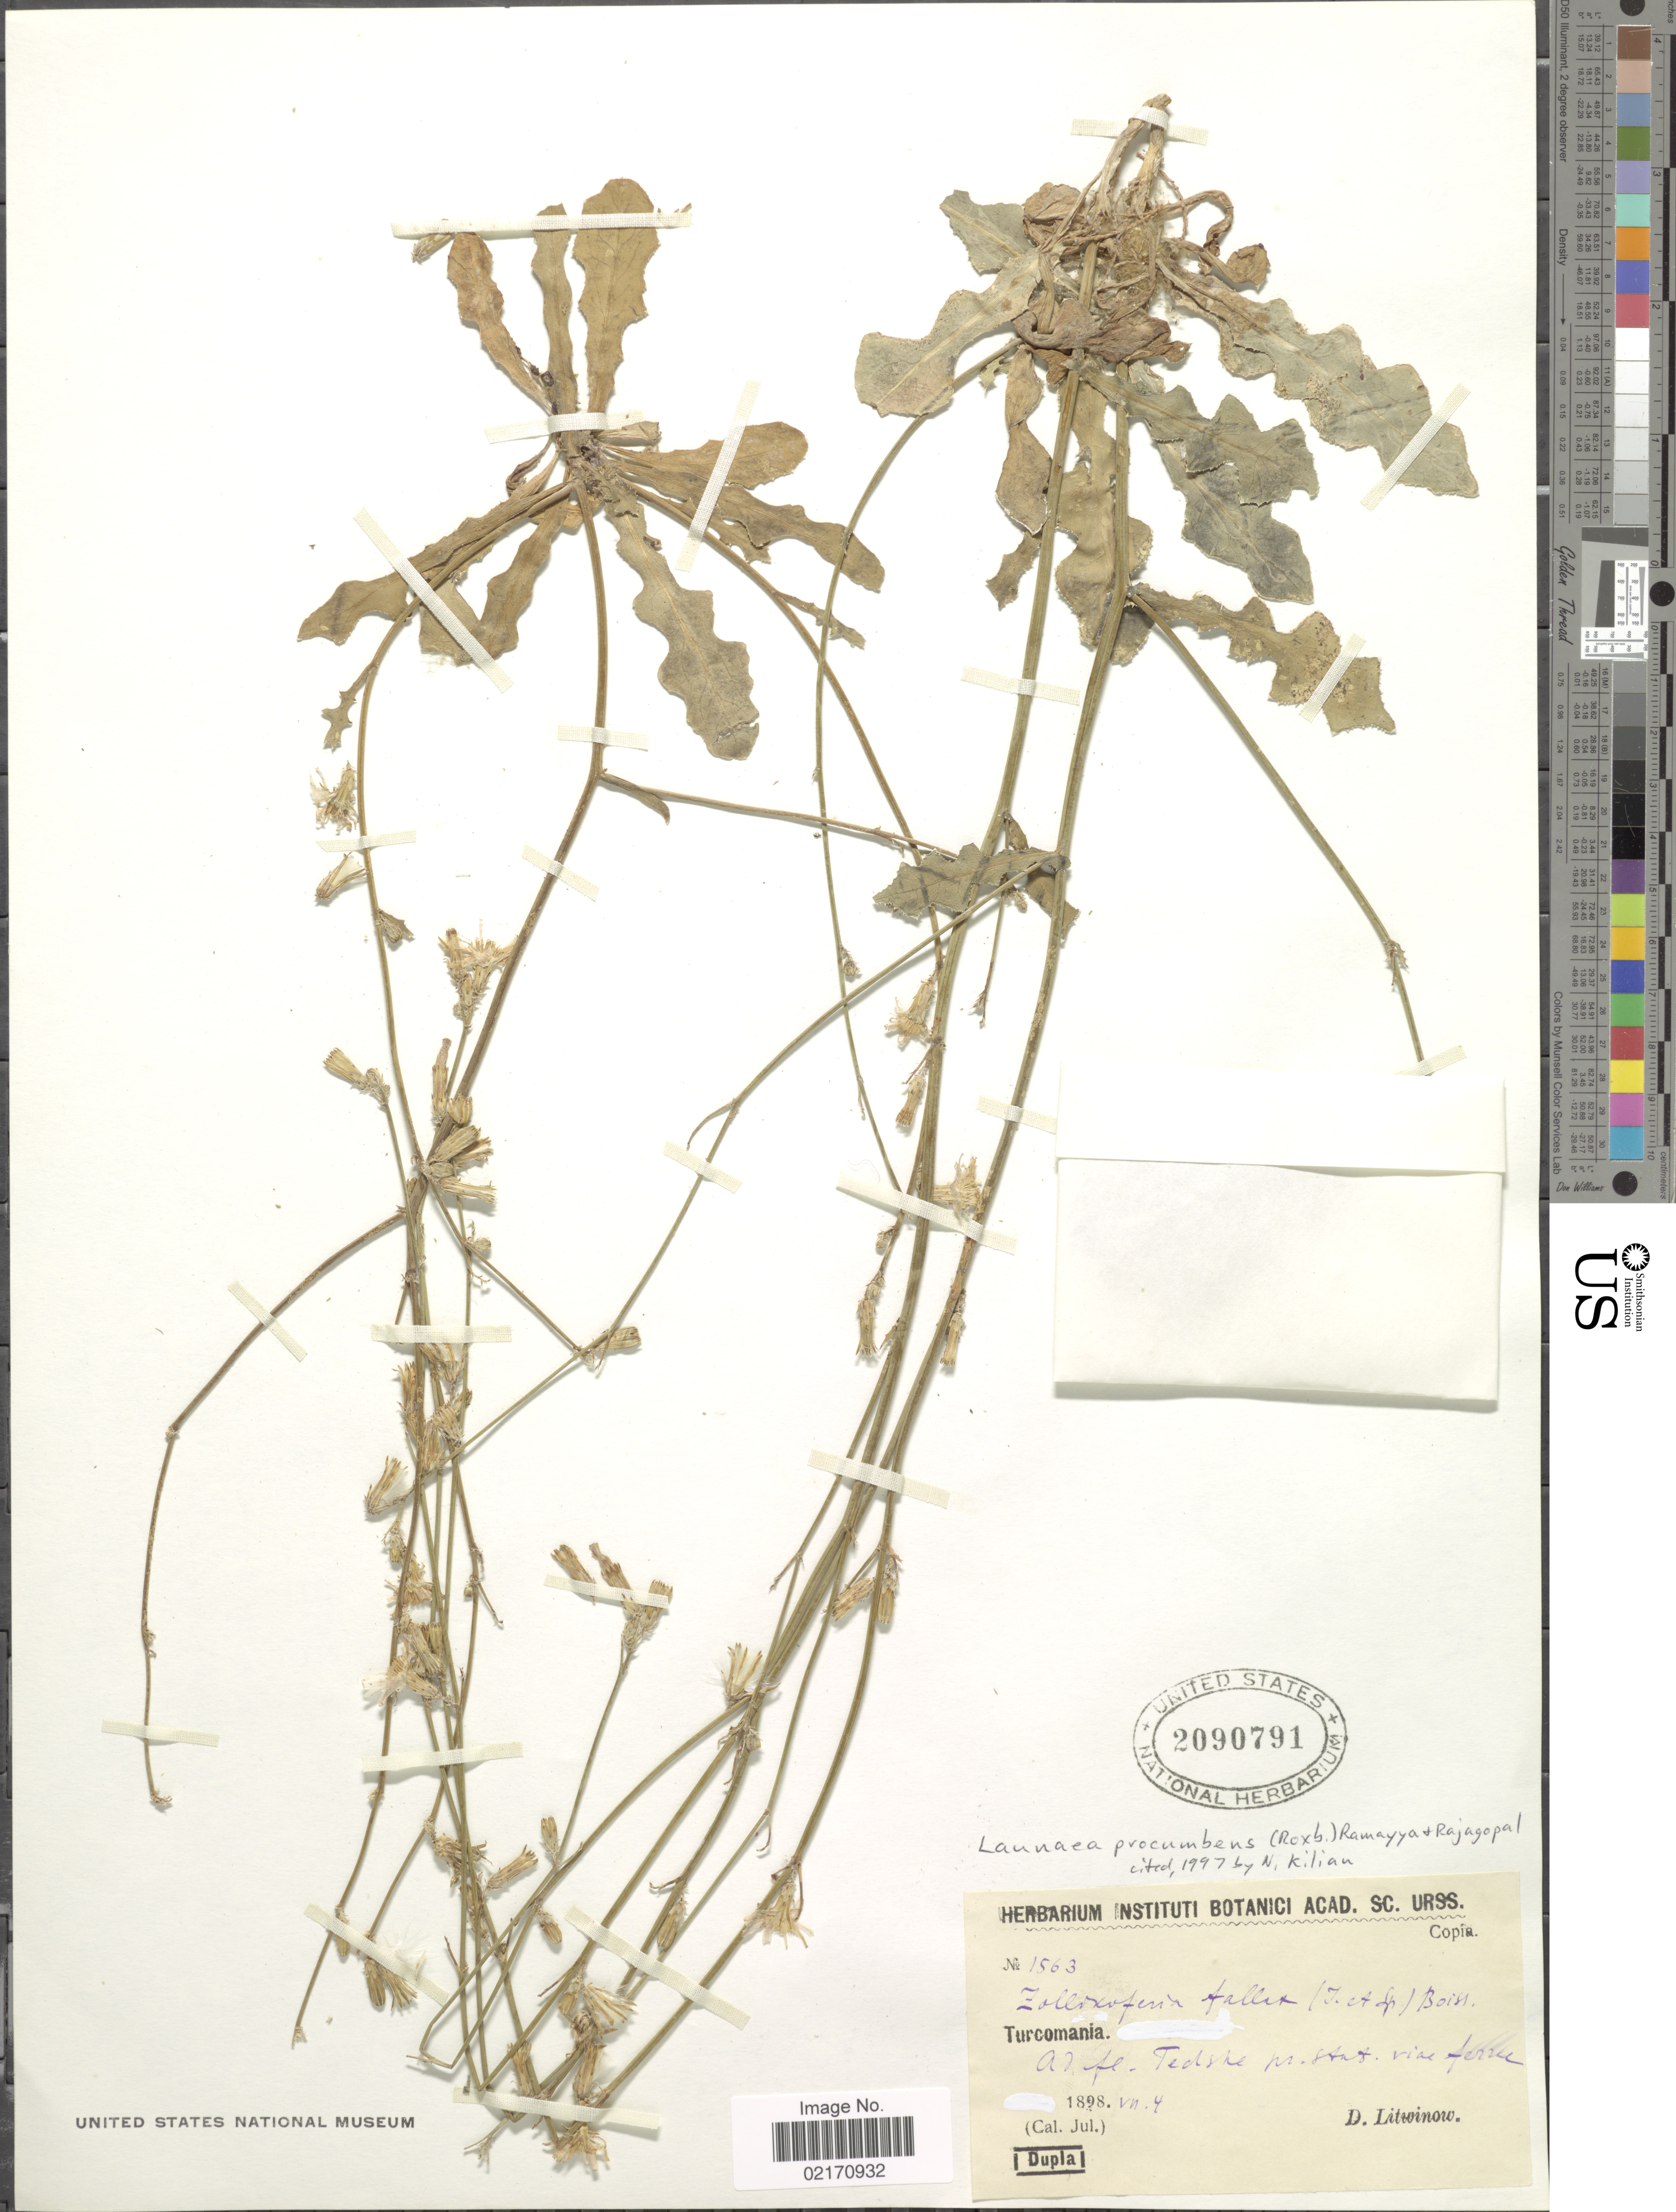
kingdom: Plantae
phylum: Tracheophyta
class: Magnoliopsida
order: Asterales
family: Asteraceae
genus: Launaea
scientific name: Launaea procumbens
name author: (Roxb.) Ramayya & Rajagopal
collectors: D. Litwinow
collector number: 1563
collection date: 1898-07-04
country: Turkmenistan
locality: Turcomania, ad fl. Tedske pr. Stat. viae ferre [interpreted]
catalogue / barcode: US 2090791